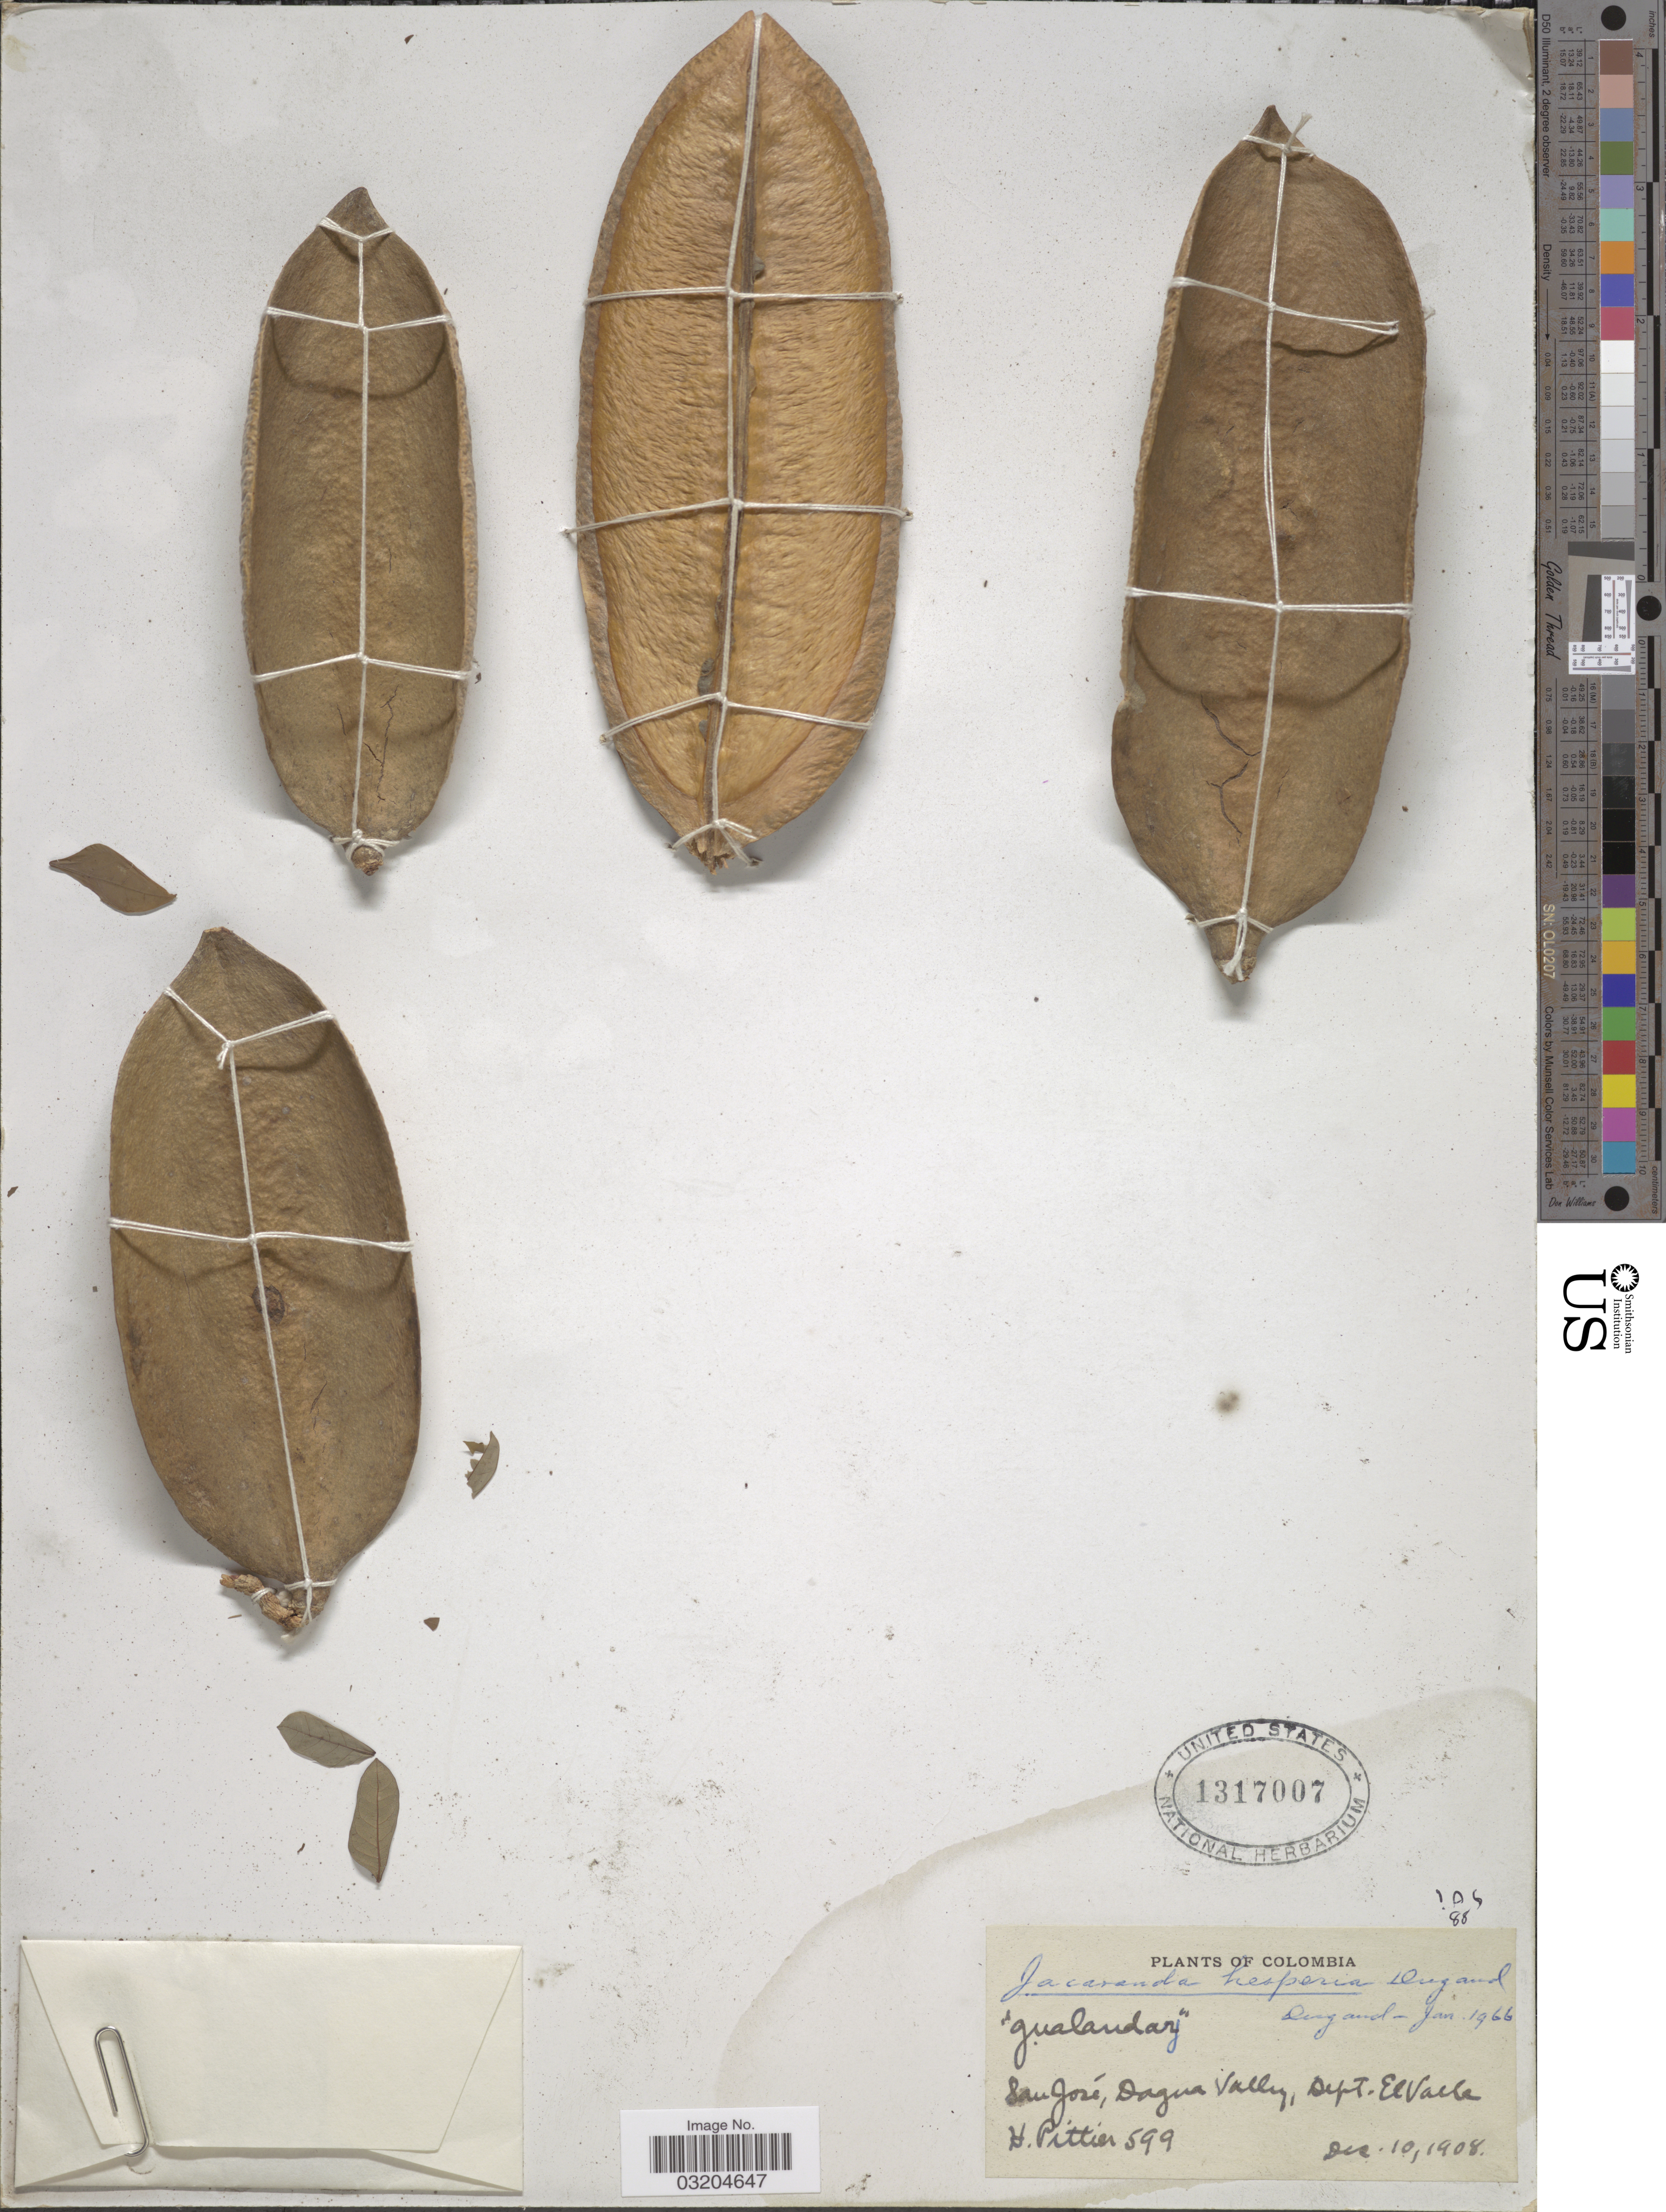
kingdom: Plantae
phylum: Tracheophyta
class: Magnoliopsida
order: Lamiales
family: Bignoniaceae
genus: Jacaranda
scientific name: Jacaranda hesperia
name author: Dugand G.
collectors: H. F. Pittier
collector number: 599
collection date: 1908-12-10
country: Colombia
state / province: Valle del Cauca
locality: San José, Dagua Valley, Dept. El Valle.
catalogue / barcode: US 1317007